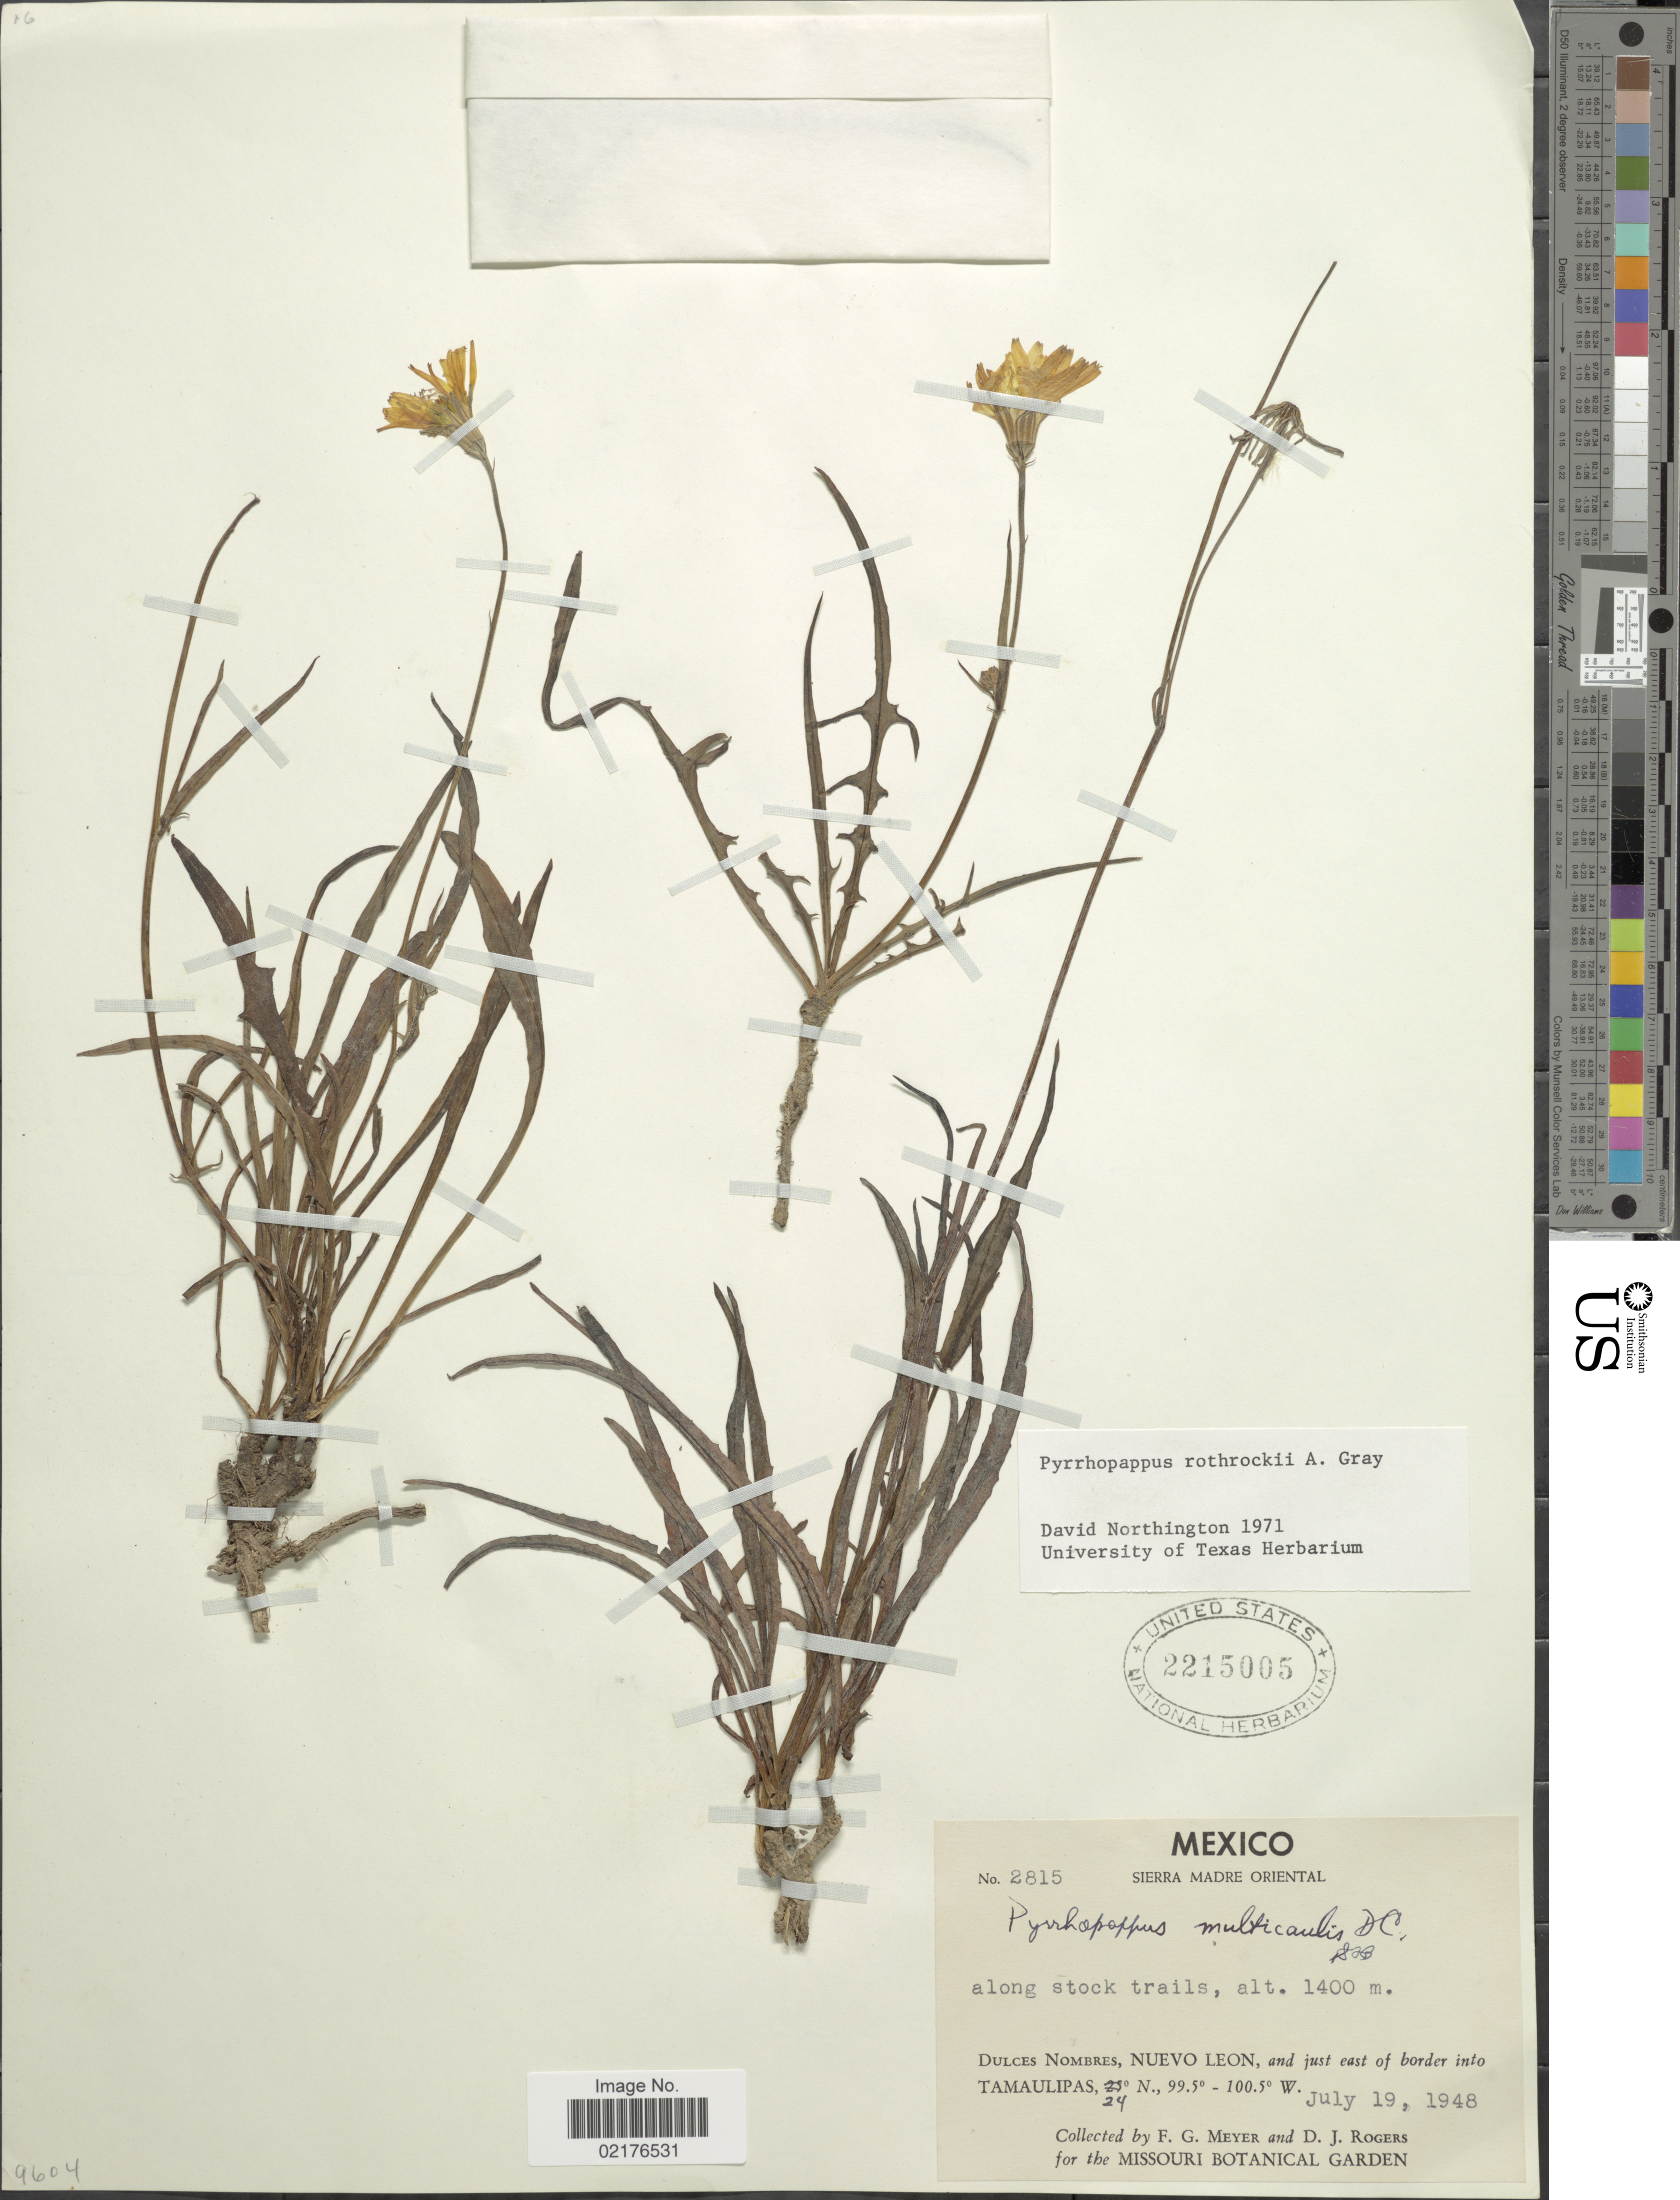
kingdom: Plantae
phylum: Tracheophyta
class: Magnoliopsida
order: Asterales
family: Asteraceae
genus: Pyrrhopappus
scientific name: Pyrrhopappus rothrockii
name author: A. Gray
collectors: F. G. Meyer & D. J. Rogers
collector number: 2815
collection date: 1948-07-19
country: Mexico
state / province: Nuevo León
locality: Sierra Madre Oriental, Dulces Nombres, Nuevo Leon, and just east of border into Tamaulipas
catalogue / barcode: US 2215005